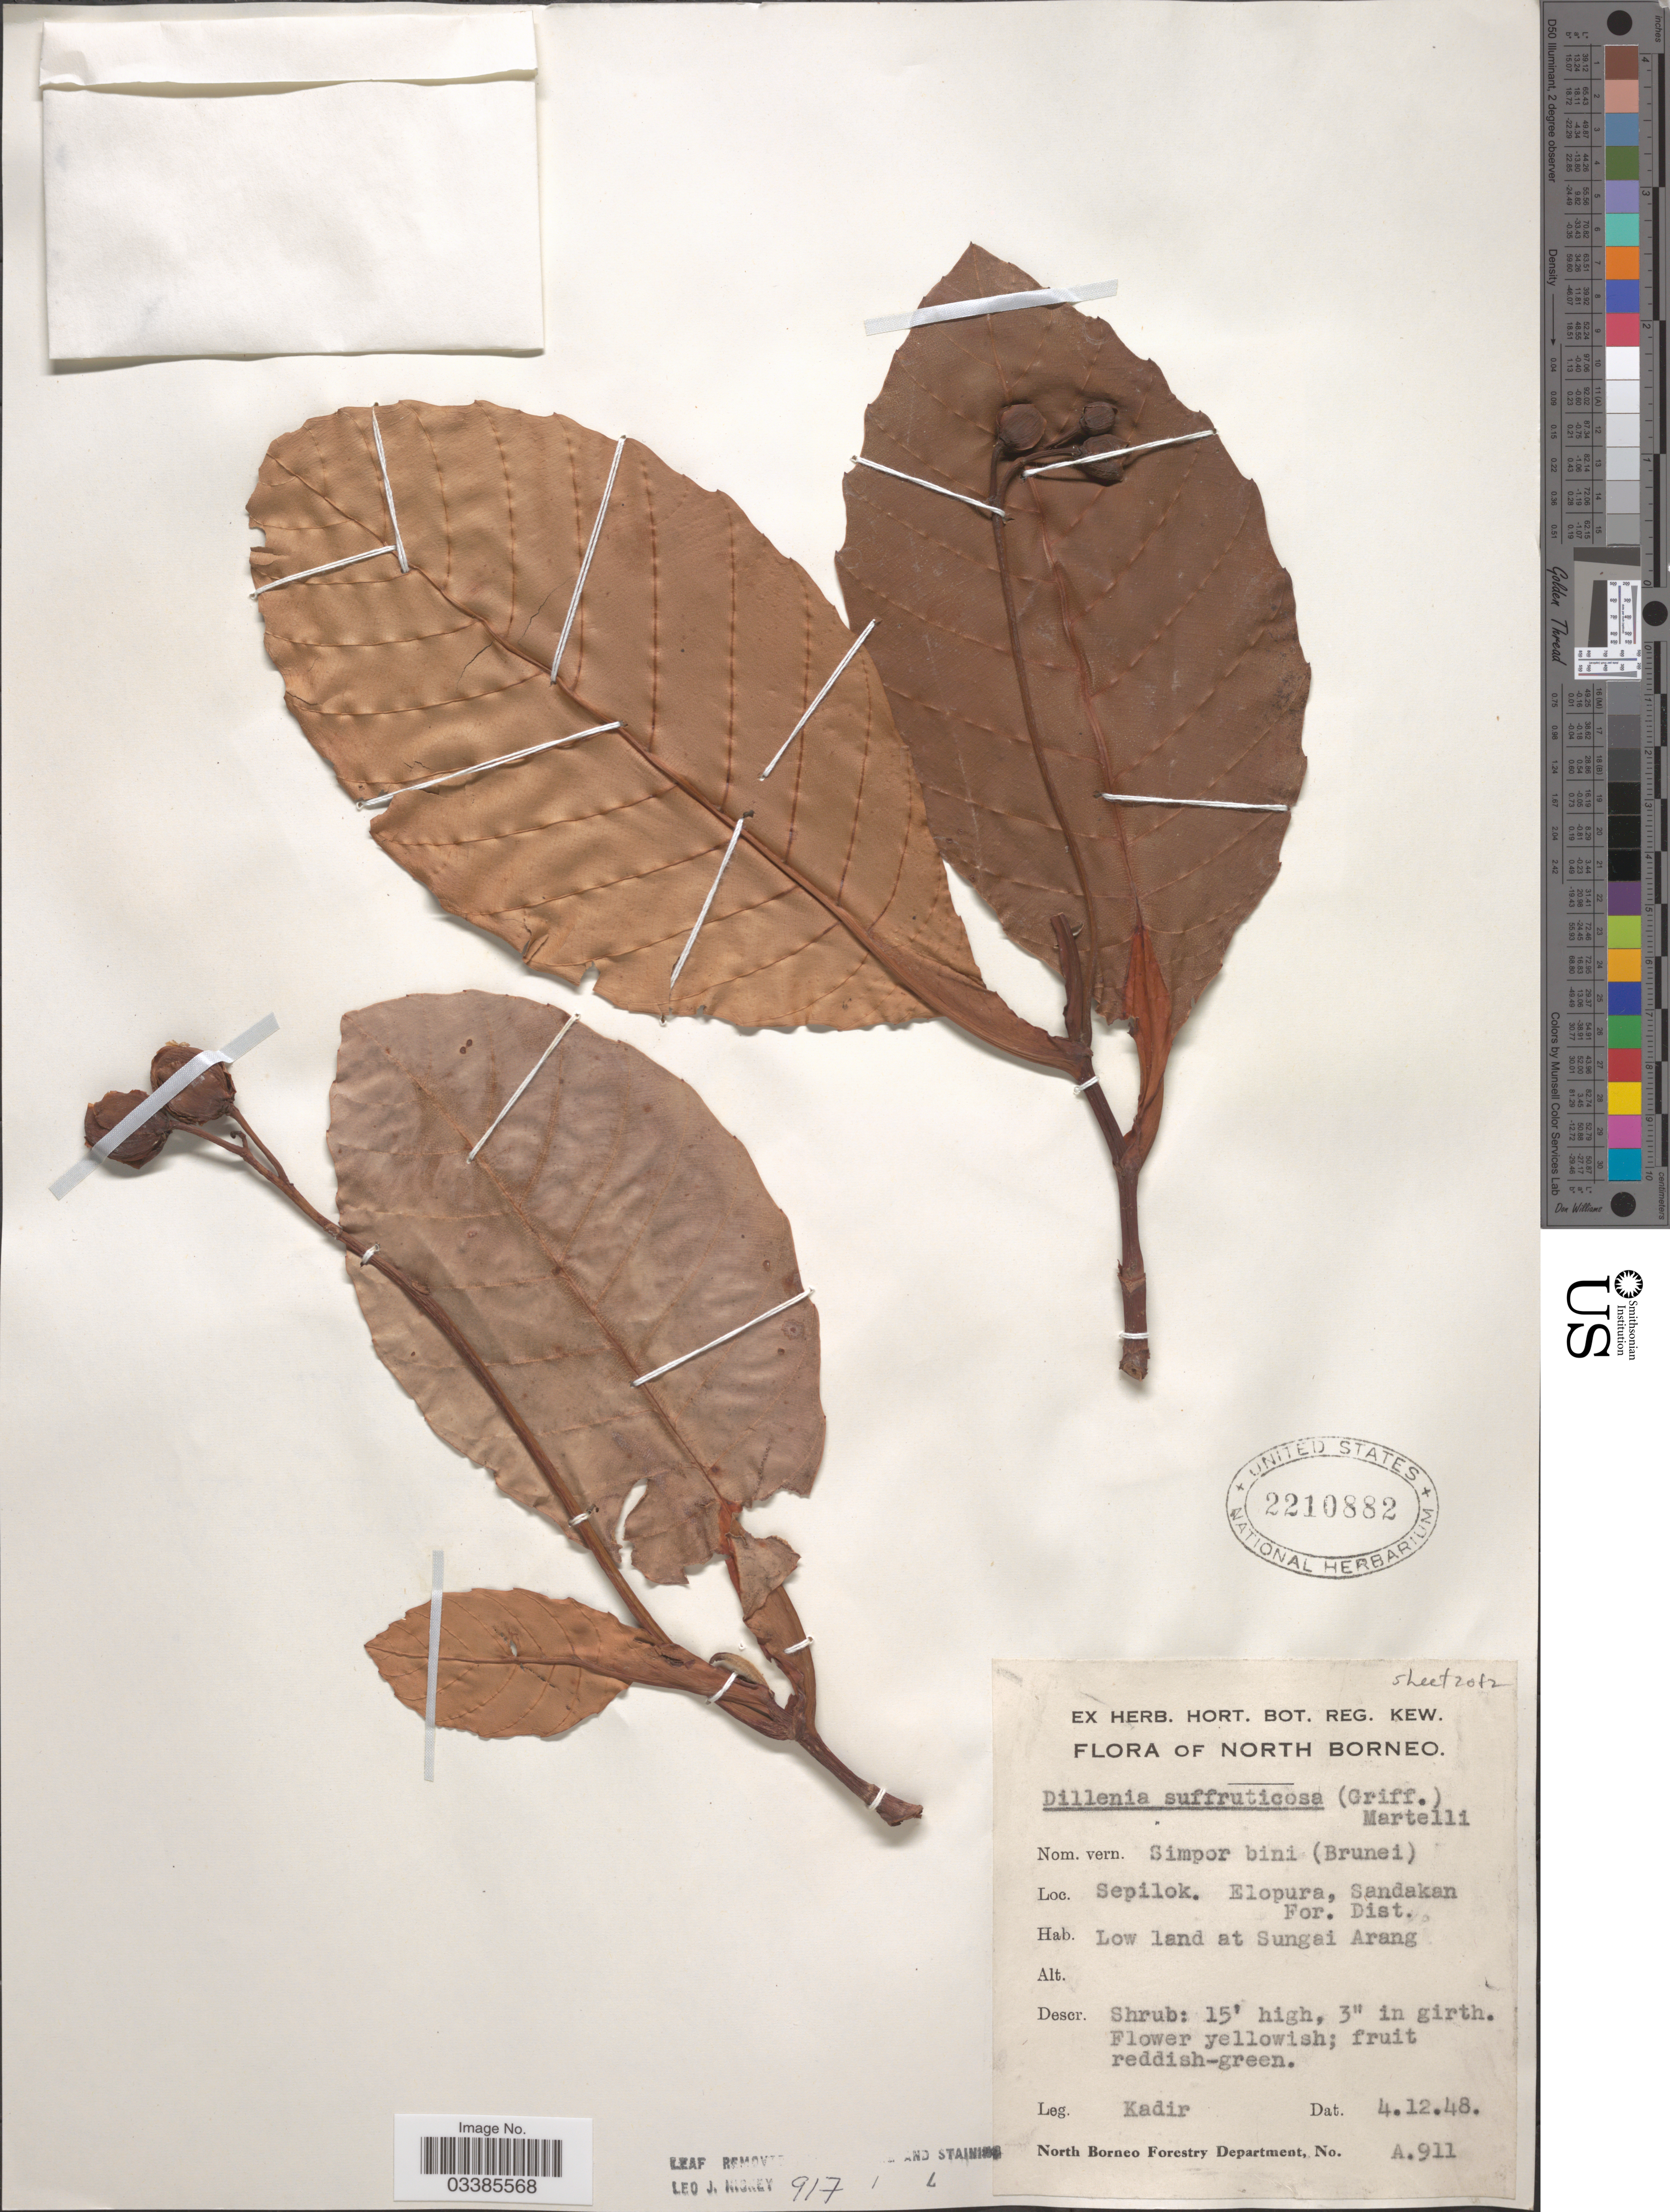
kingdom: Plantae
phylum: Tracheophyta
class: Magnoliopsida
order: Dilleniales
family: Dilleniaceae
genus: Dillenia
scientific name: Dillenia suffruticosa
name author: (Griff. ex Hook. f. & Thomson) Martelli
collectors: -. Kadir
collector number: A911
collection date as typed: Transcribed d/m/y: 4/12/48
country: Malaysia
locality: North Borneo. Sepilok. Elopura, Sandakan For. Dist. Low land at Sungai Arang.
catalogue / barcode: US 2210882